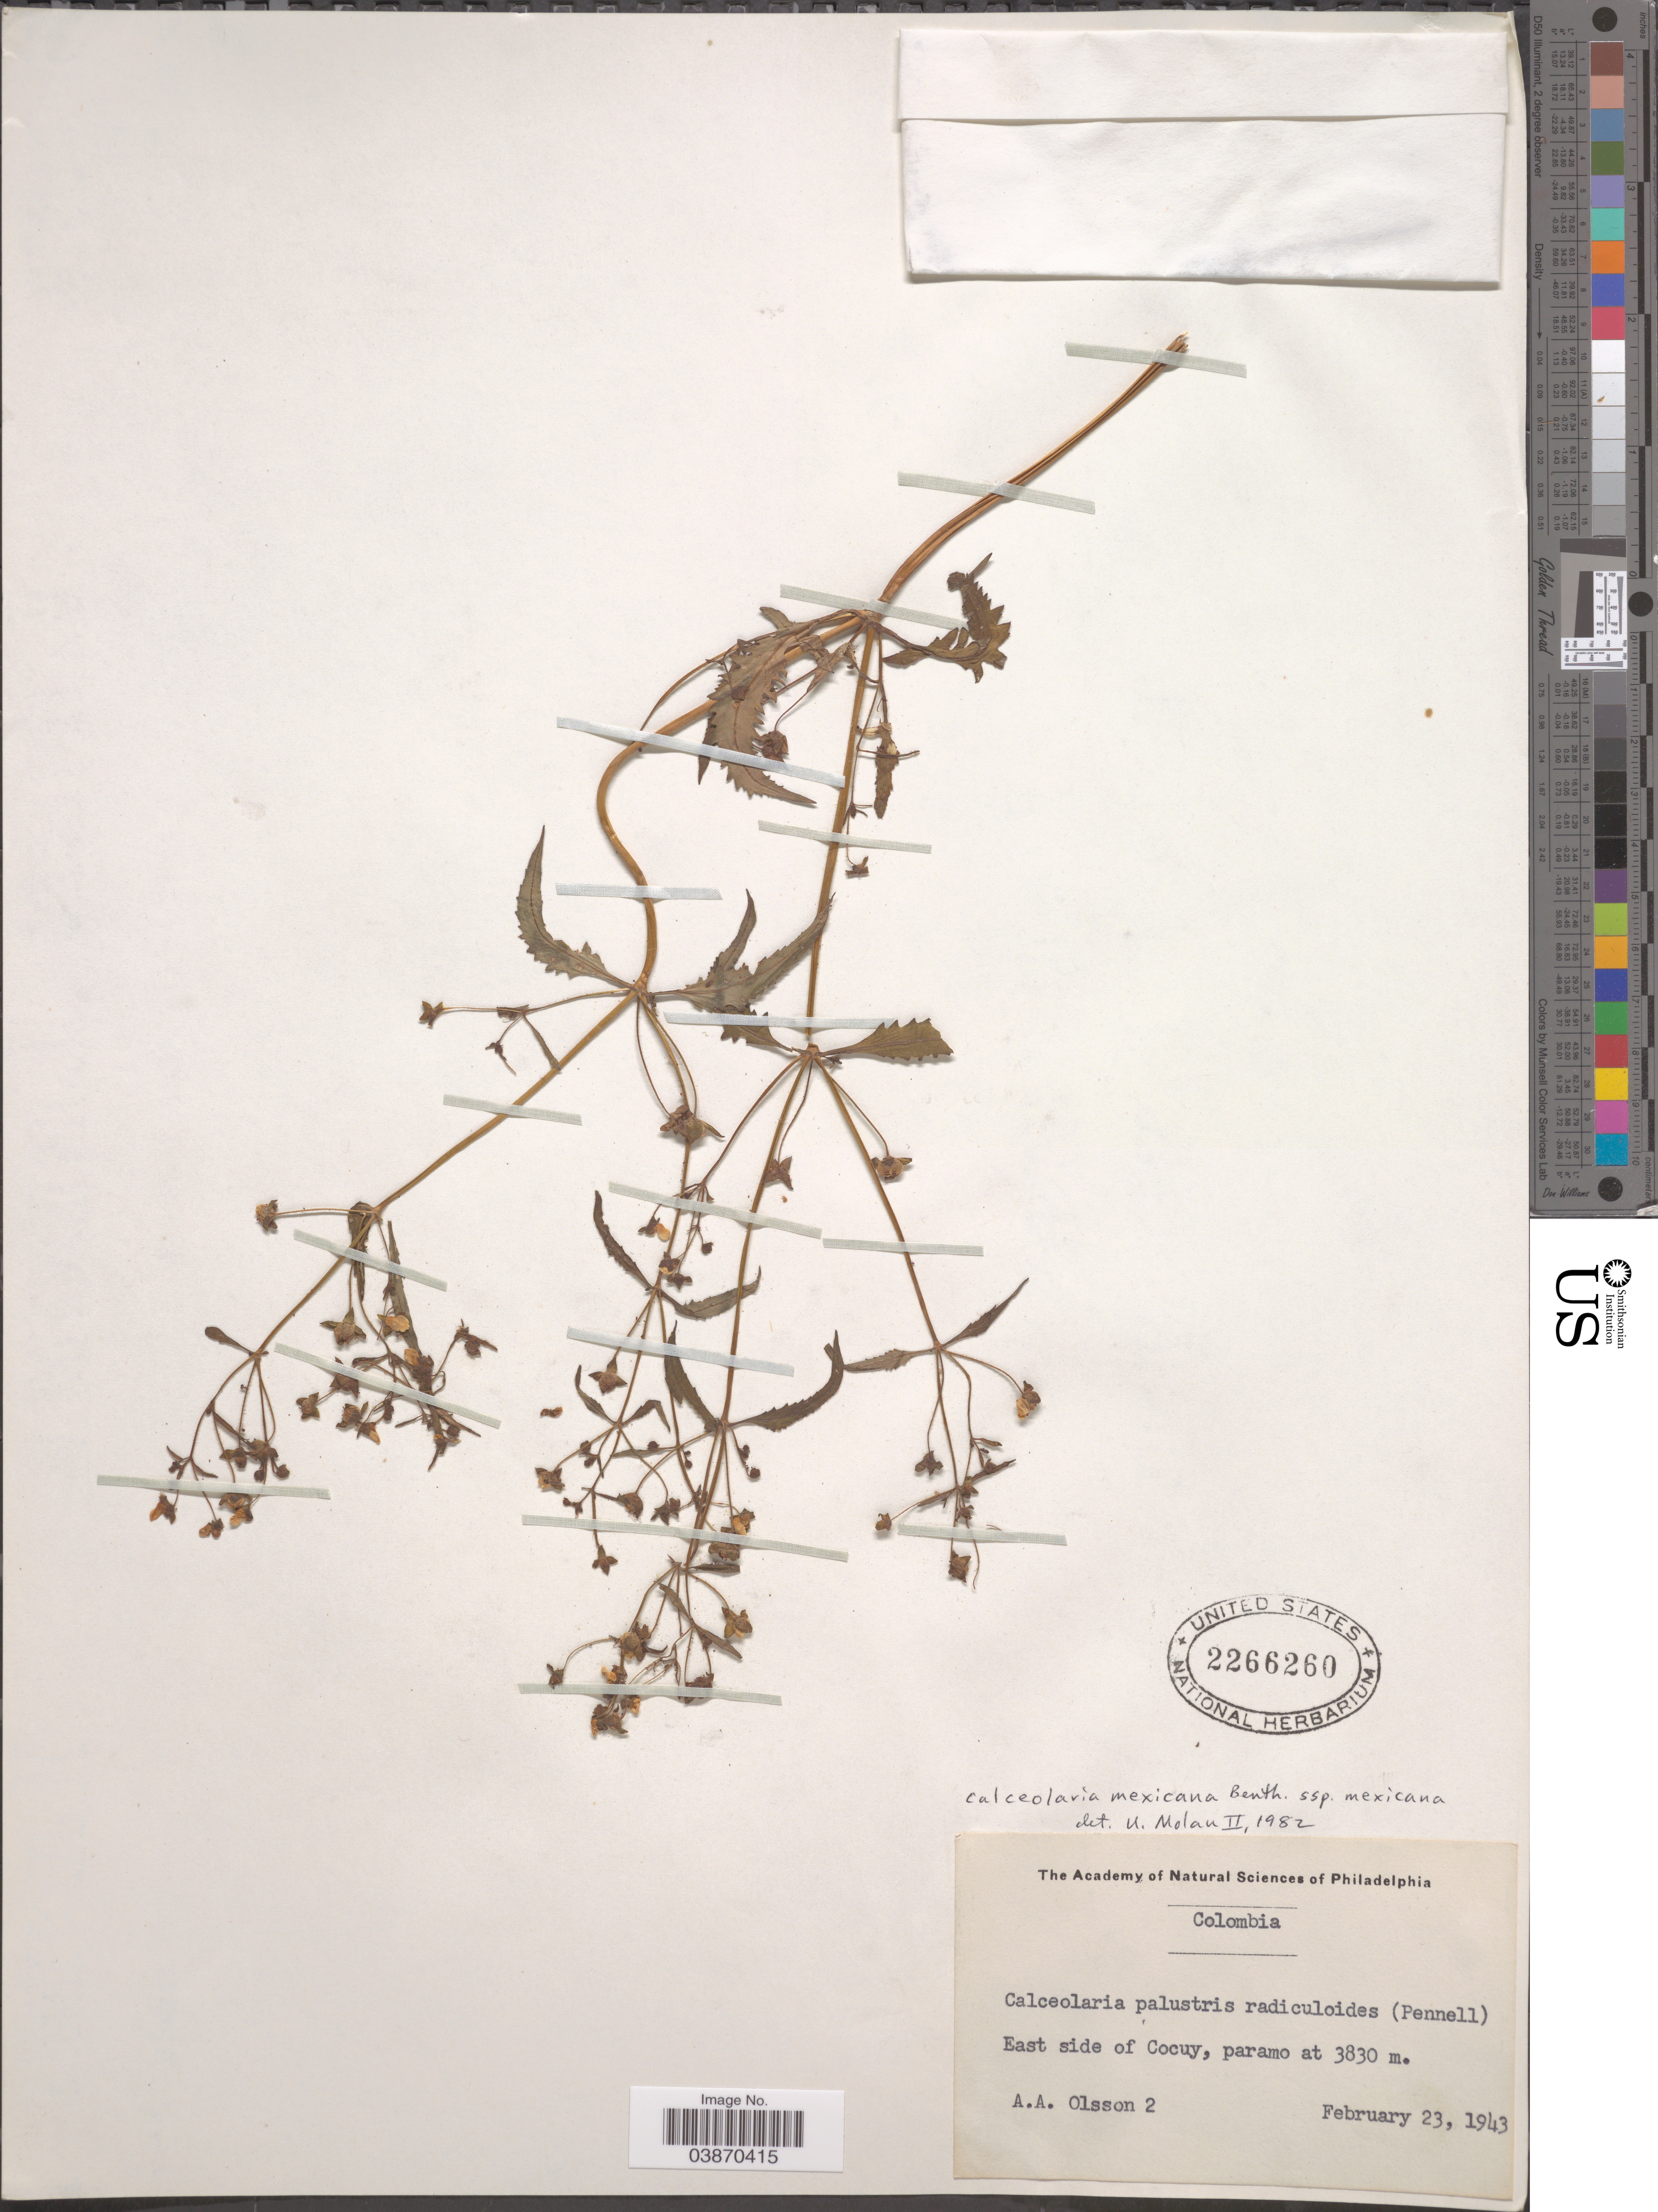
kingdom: Plantae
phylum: Tracheophyta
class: Magnoliopsida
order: Lamiales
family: Calceolariaceae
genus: Calceolaria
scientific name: Calceolaria mexicana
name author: Benth.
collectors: A. Olsson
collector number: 2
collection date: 1943-02-23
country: Colombia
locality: East side of Cocuy.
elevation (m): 3830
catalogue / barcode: US 2266260